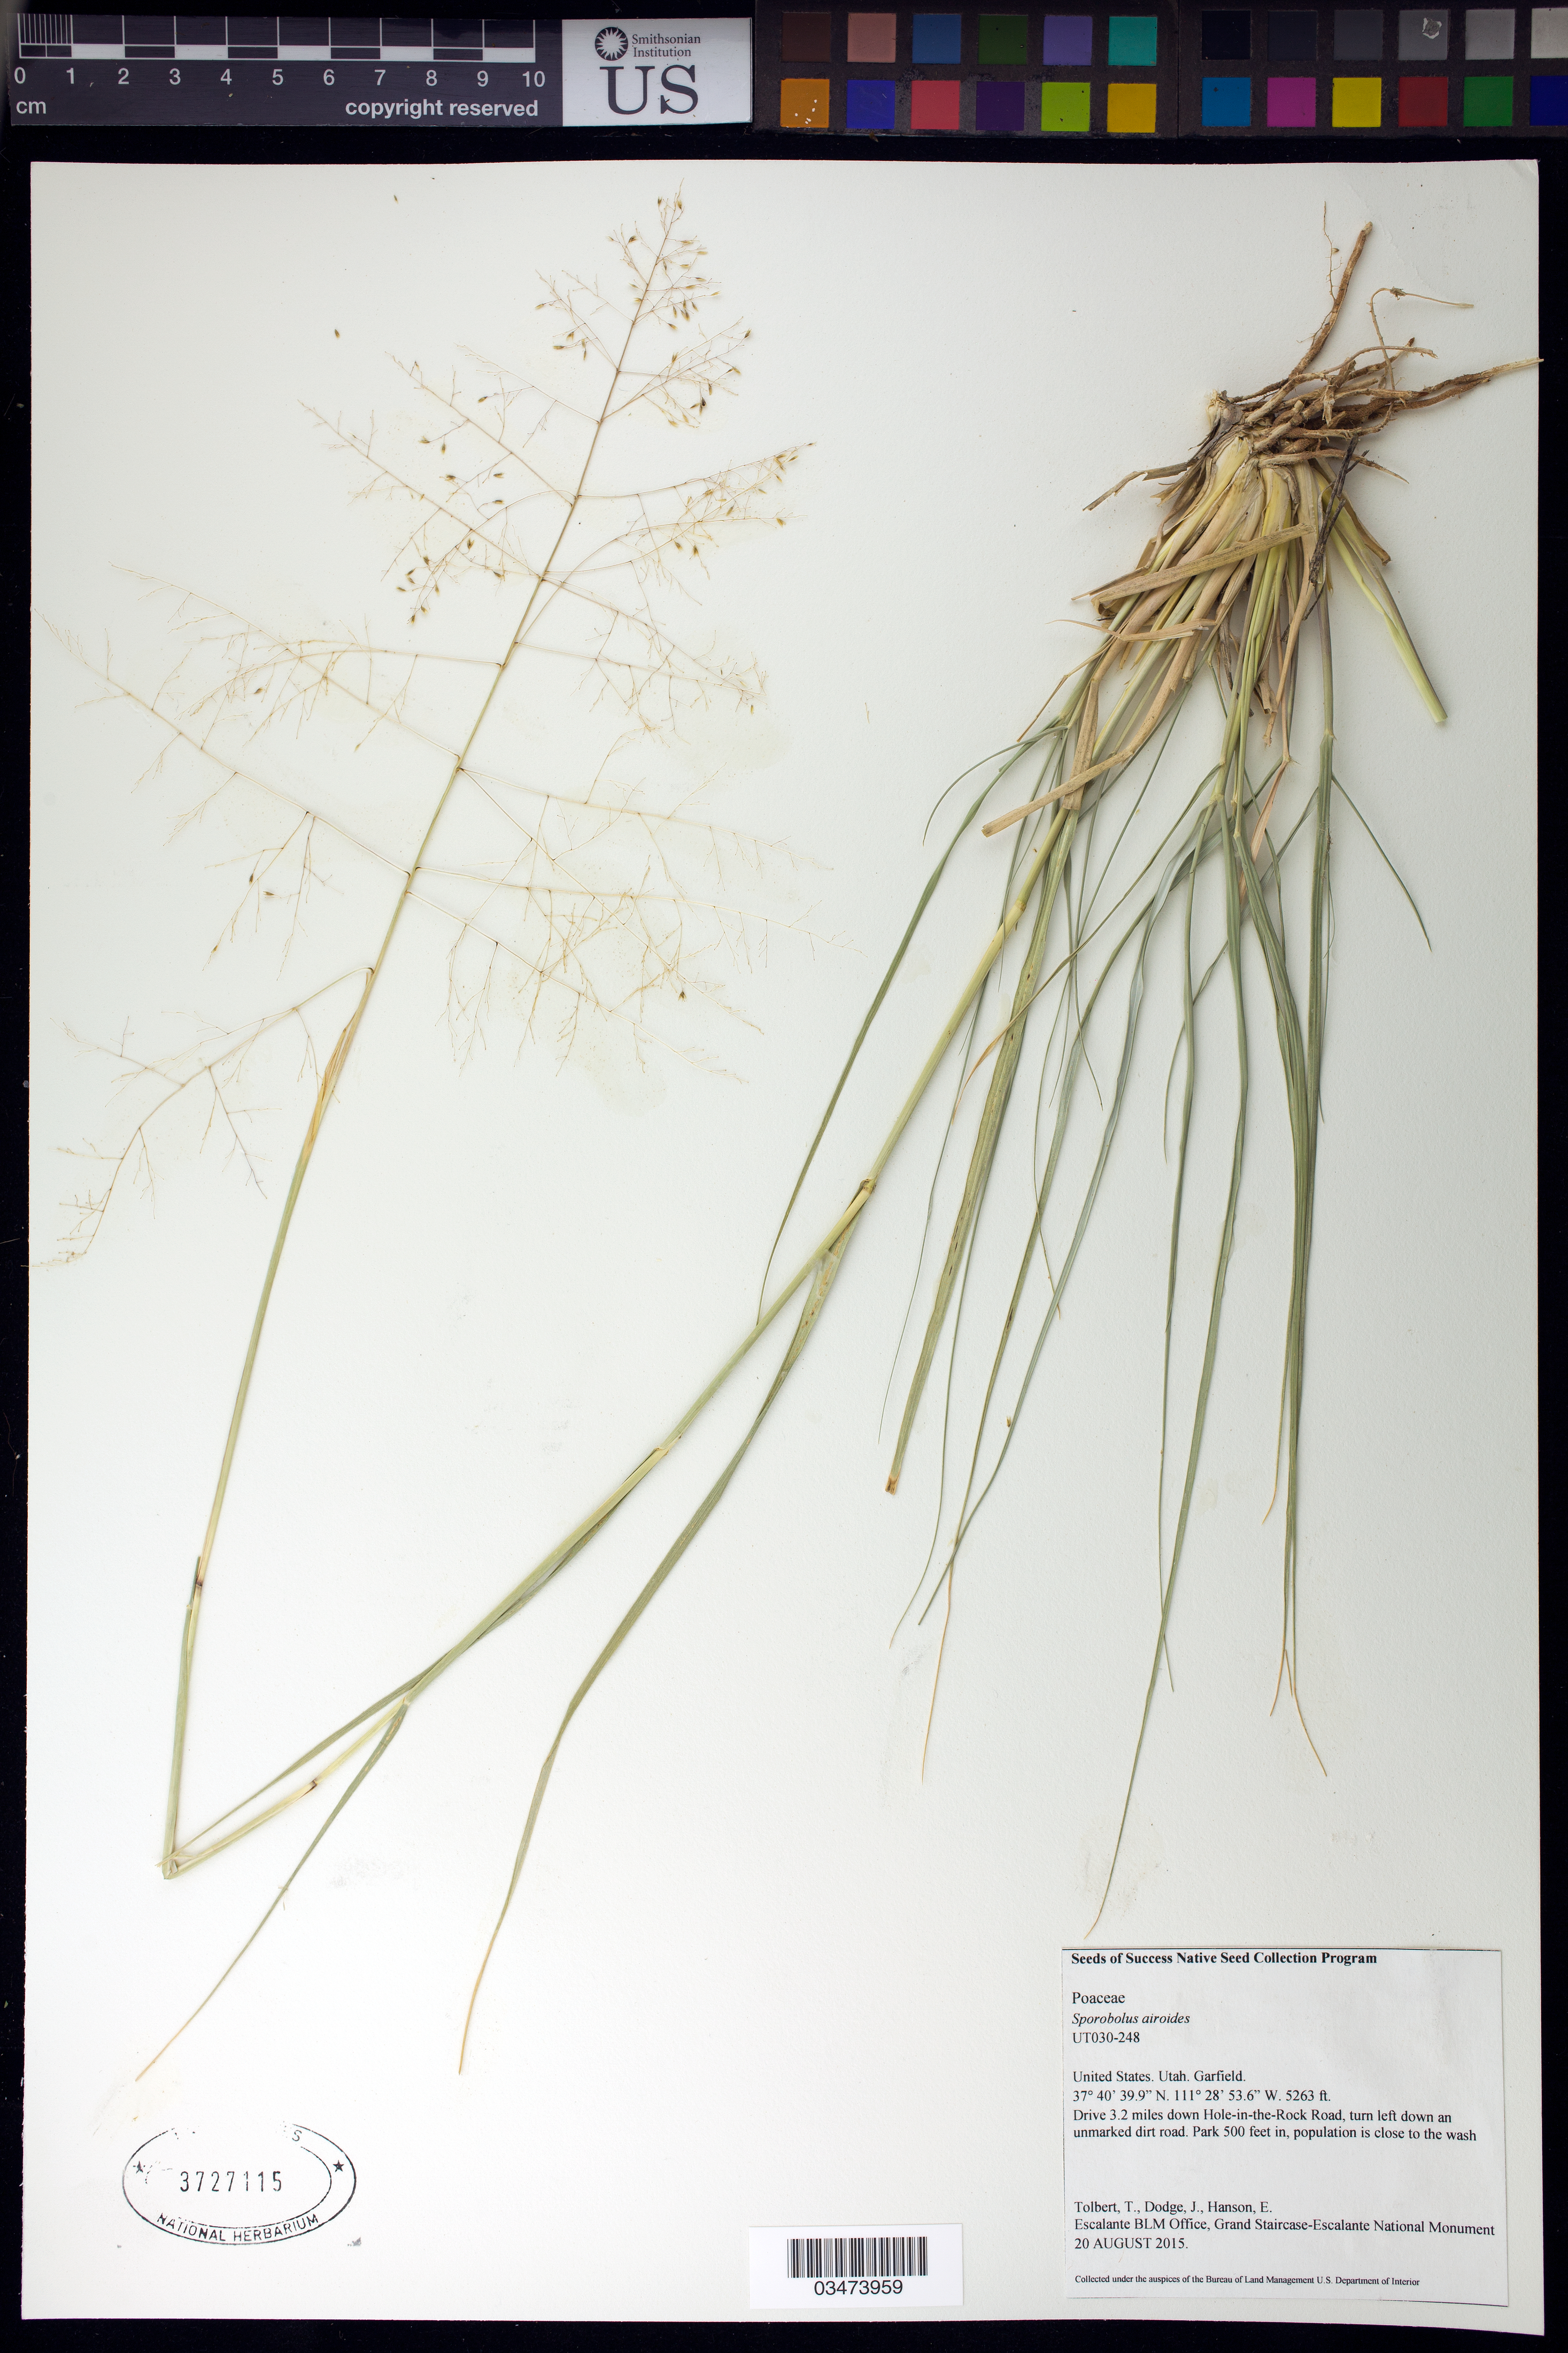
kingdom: Plantae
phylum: Tracheophyta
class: Liliopsida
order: Poales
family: Poaceae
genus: Sporobolus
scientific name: Sporobolus airoides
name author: (Torr.) Torr.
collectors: T. Tolbert, J. Dodge & E. Hanson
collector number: UT030-248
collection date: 2015-08-20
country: United States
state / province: Utah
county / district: Garfield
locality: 3.2 mi. down Hole in the Rock Rd, turn left down an unmarked dirt road.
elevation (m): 1604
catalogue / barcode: US 3727115